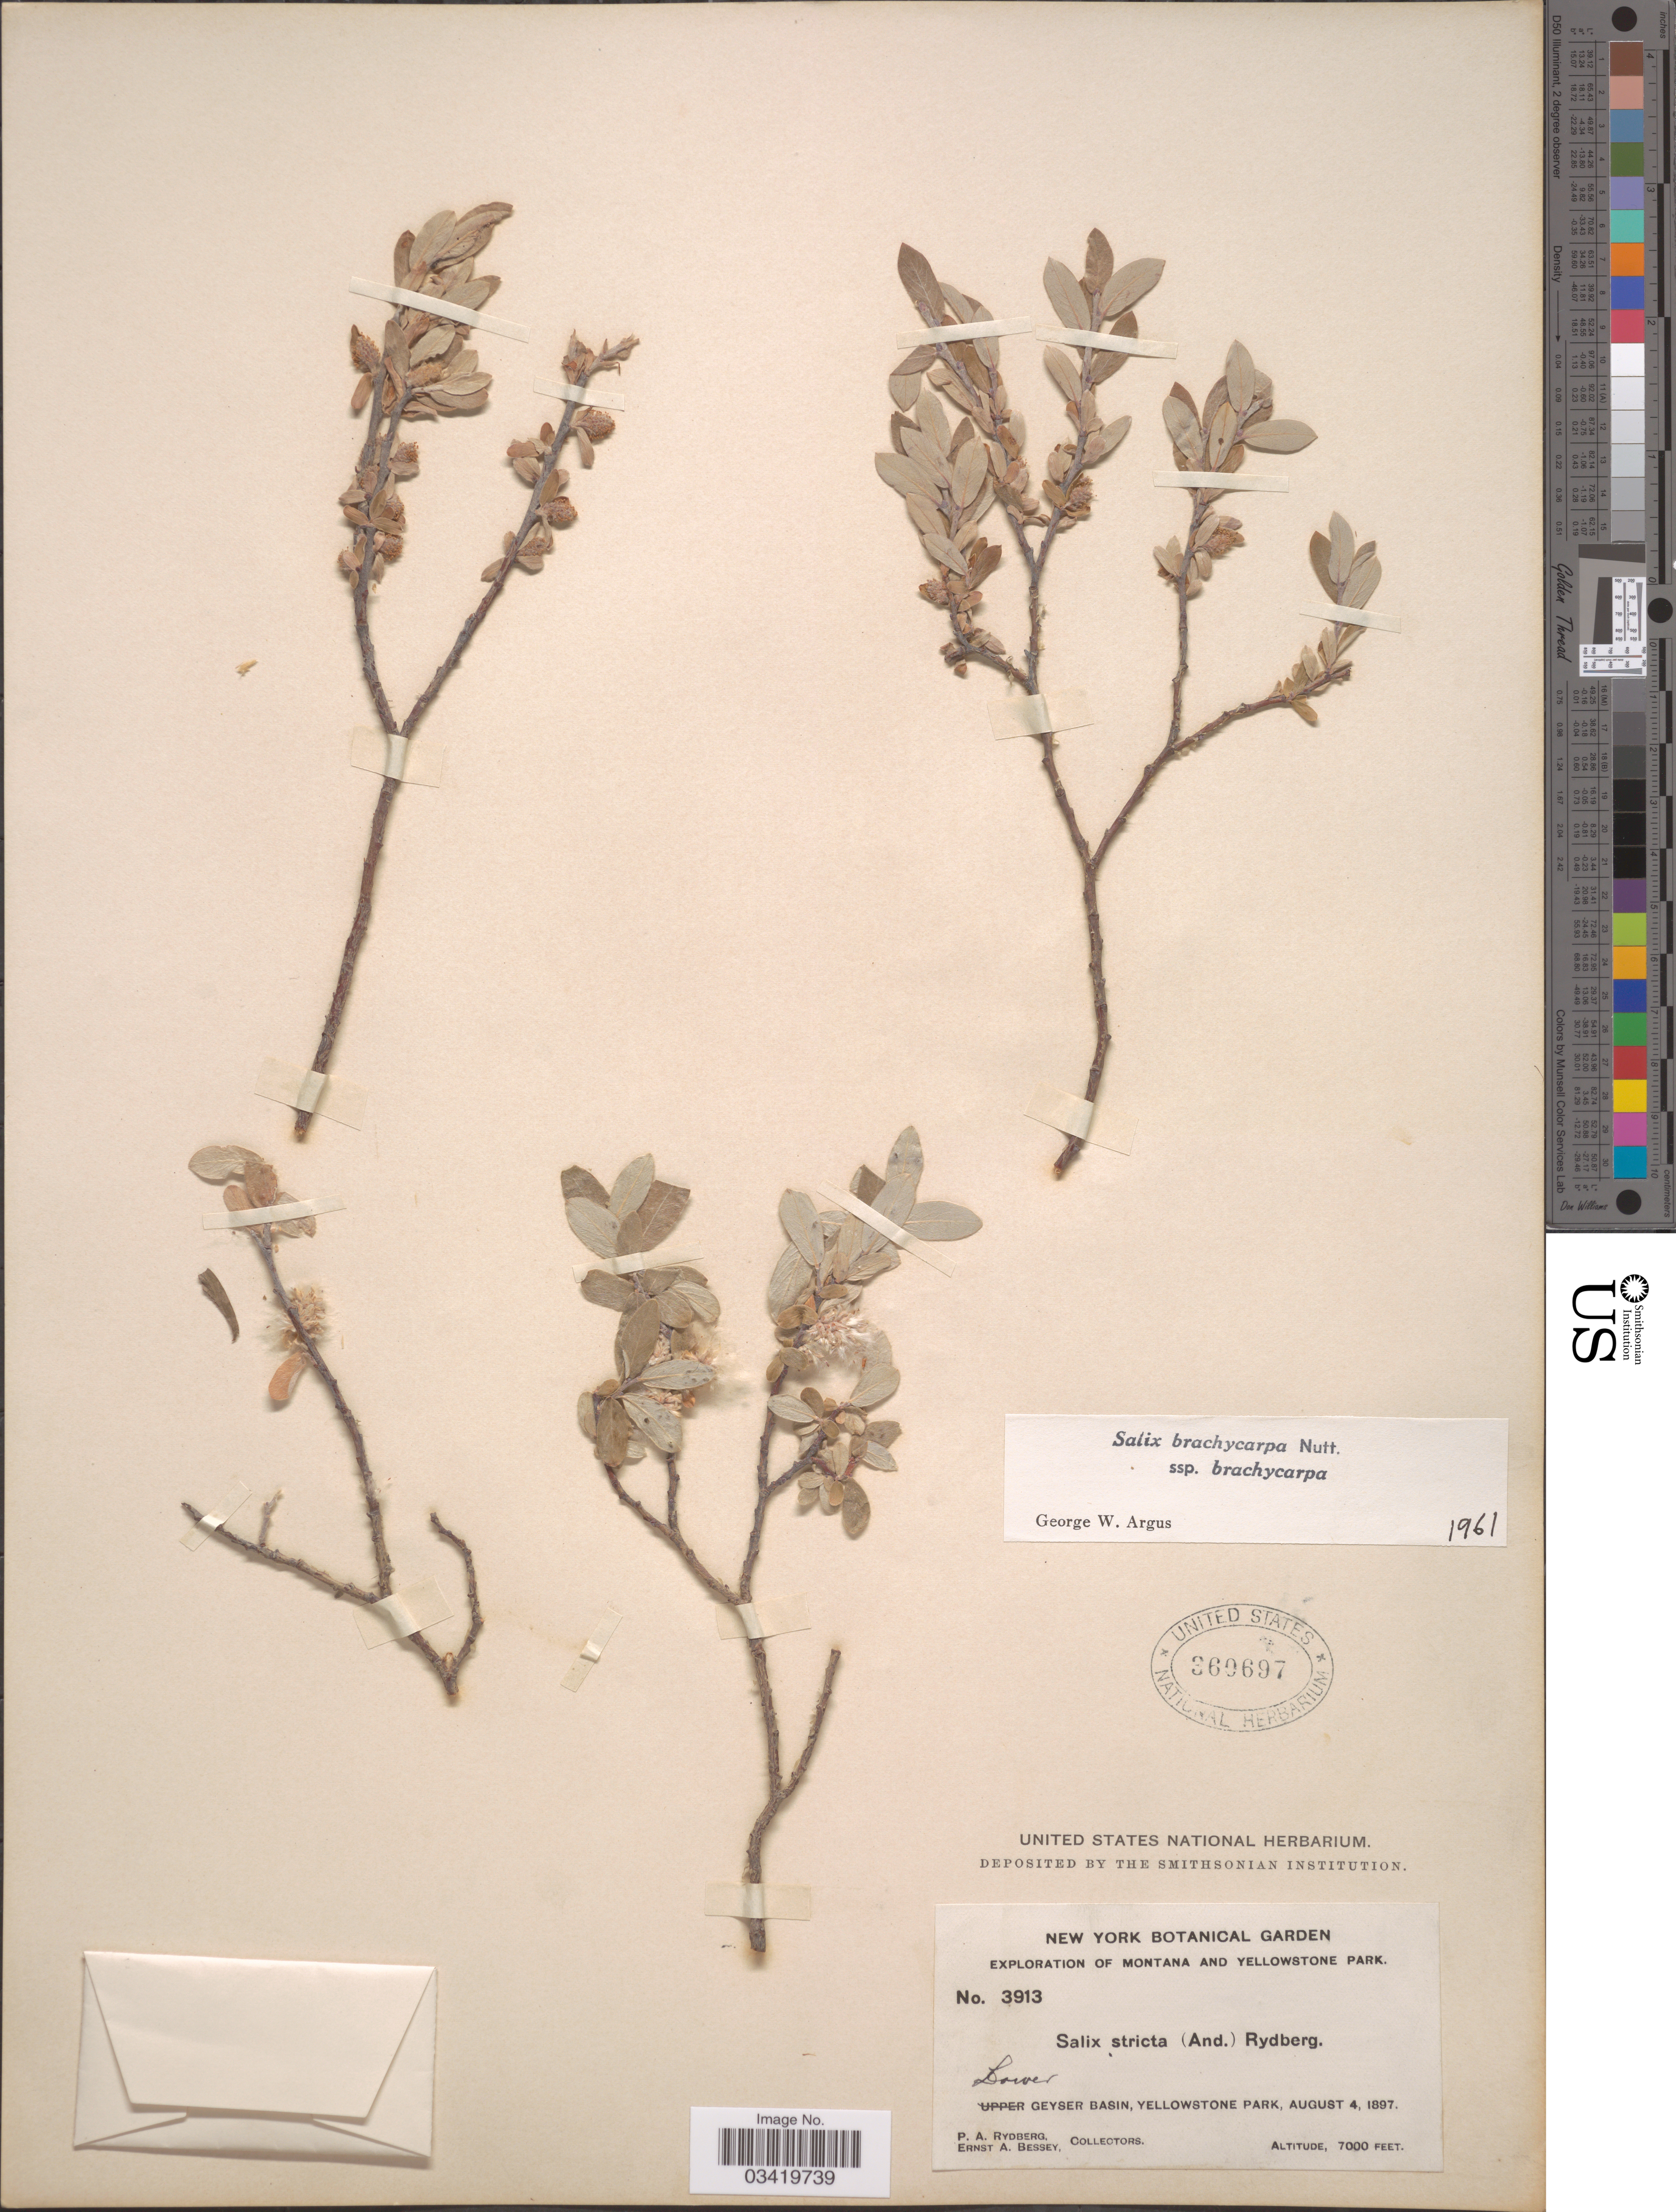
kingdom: Plantae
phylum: Tracheophyta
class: Magnoliopsida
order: Malpighiales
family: Salicaceae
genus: Salix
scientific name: Salix brachycarpa subsp. brachycarpa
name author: Nutt.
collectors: P. A. Rydberg & E. A. Bessey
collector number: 3913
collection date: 1897-08-04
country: United States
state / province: Montana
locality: Yellowstone Park. Lower Geyser Basin, Yellowstone Park.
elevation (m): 2134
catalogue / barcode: US 360697